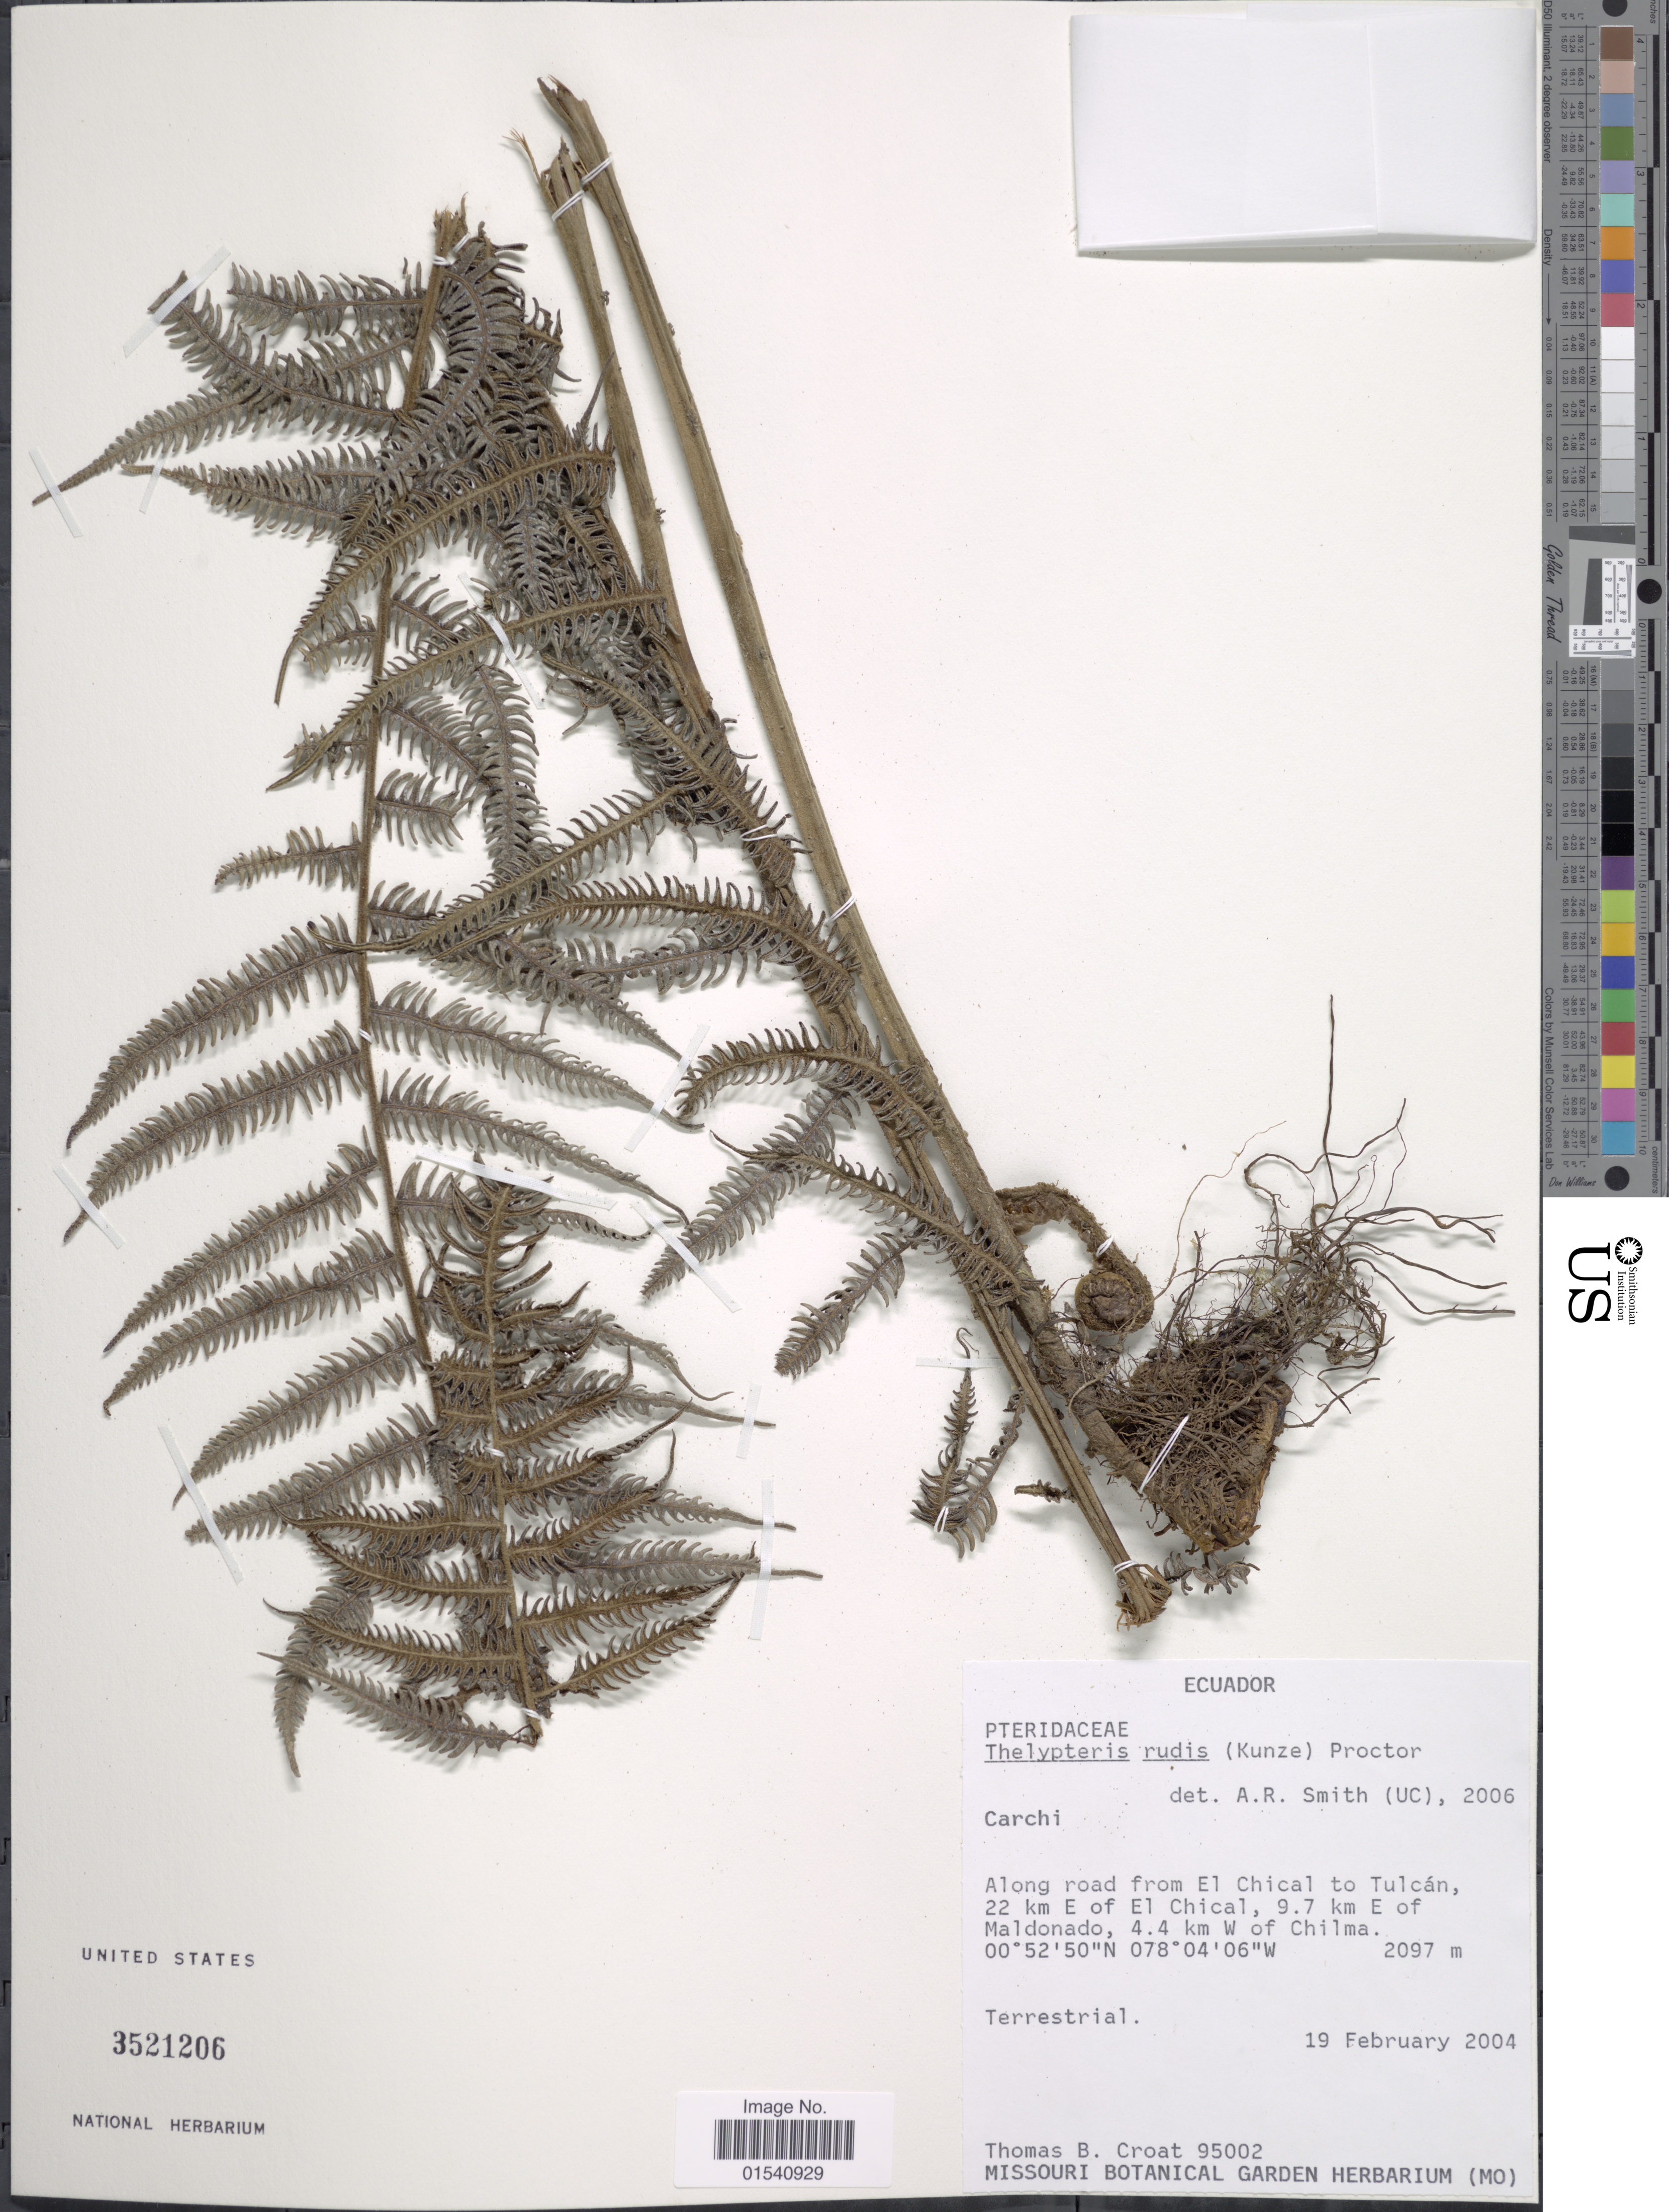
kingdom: Plantae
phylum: Tracheophyta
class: Polypodiopsida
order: Polypodiales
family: Thelypteridaceae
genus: Amauropelta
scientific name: Amauropelta rudis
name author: (Kunze) Pic. Serm.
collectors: T. B. Croat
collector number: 95002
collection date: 2004-02-19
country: Ecuador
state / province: Carchi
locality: Along road from El Chical to Tulcán, 22 km E of El Chical, 9.7 km E of Maldonado, 4.4 km W of Chilma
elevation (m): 2097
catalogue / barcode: US 3521206